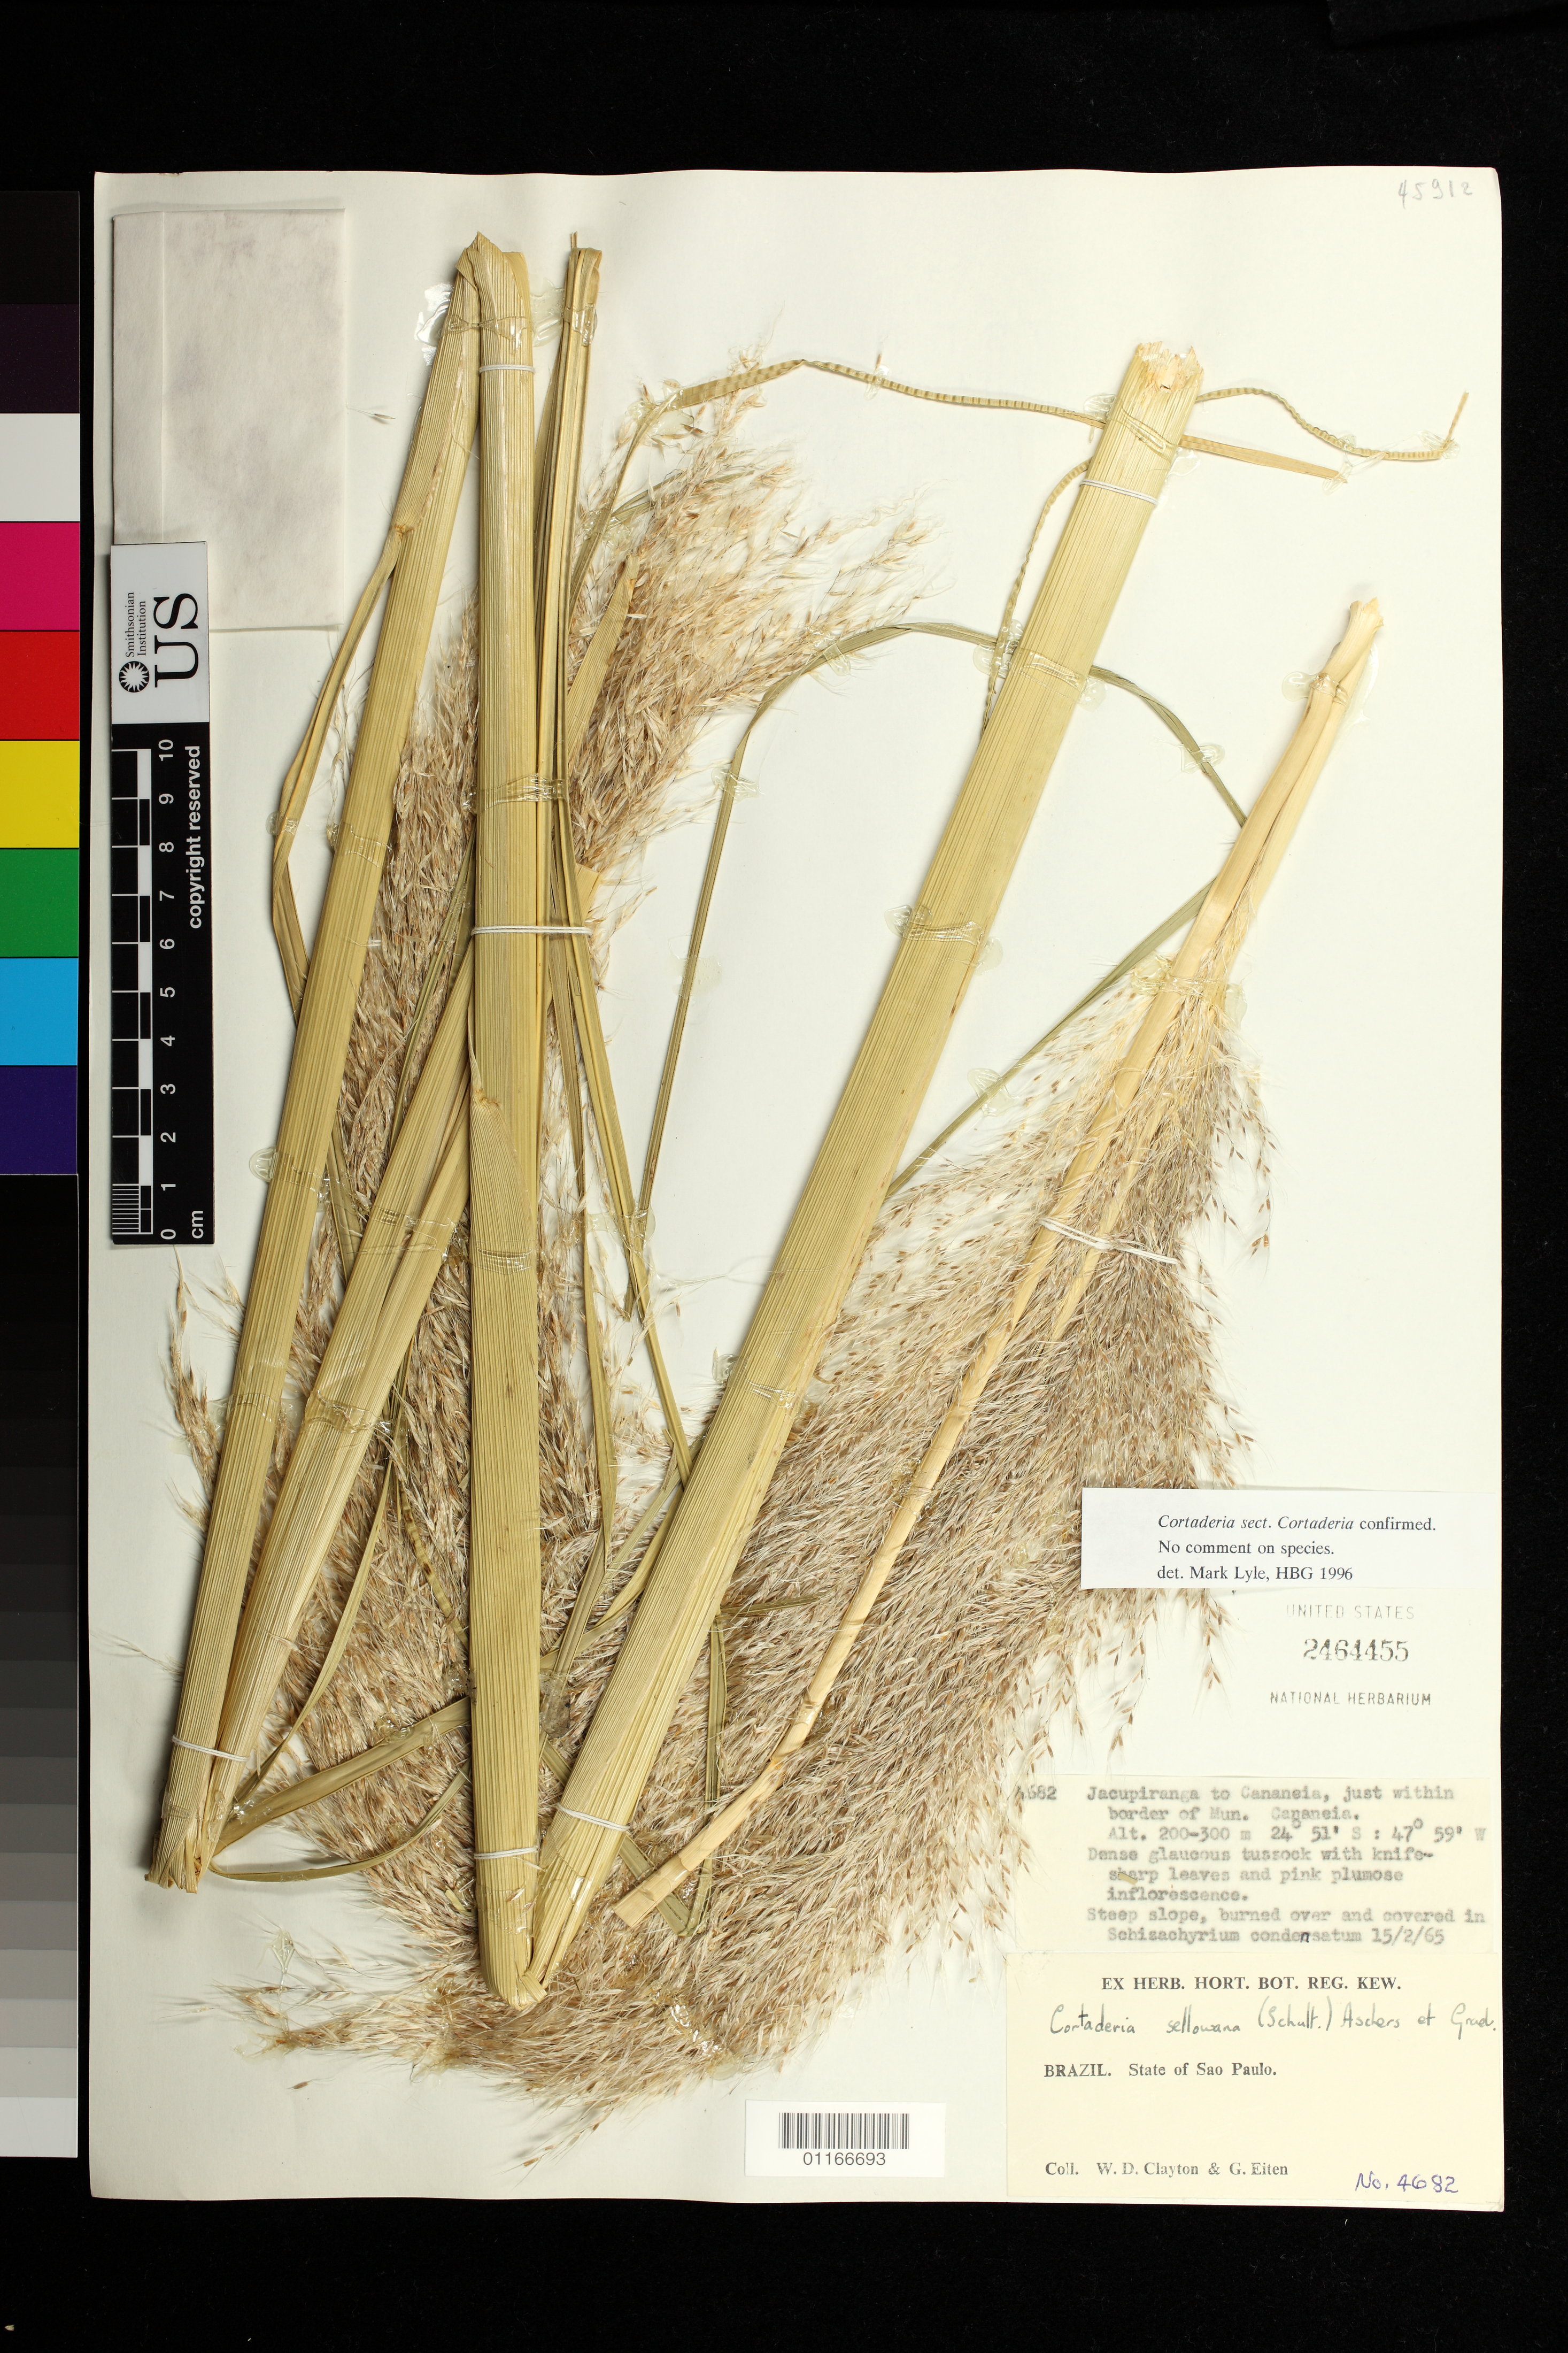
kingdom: Plantae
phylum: Tracheophyta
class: Liliopsida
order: Poales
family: Poaceae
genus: Cortaderia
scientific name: Cortaderia sect. Cortaderia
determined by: Lyle, M.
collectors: W. D. Clayton & G. Eiten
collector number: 4682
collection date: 1965-02-15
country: Brazil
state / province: São Paulo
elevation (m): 200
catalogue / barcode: US 2464455